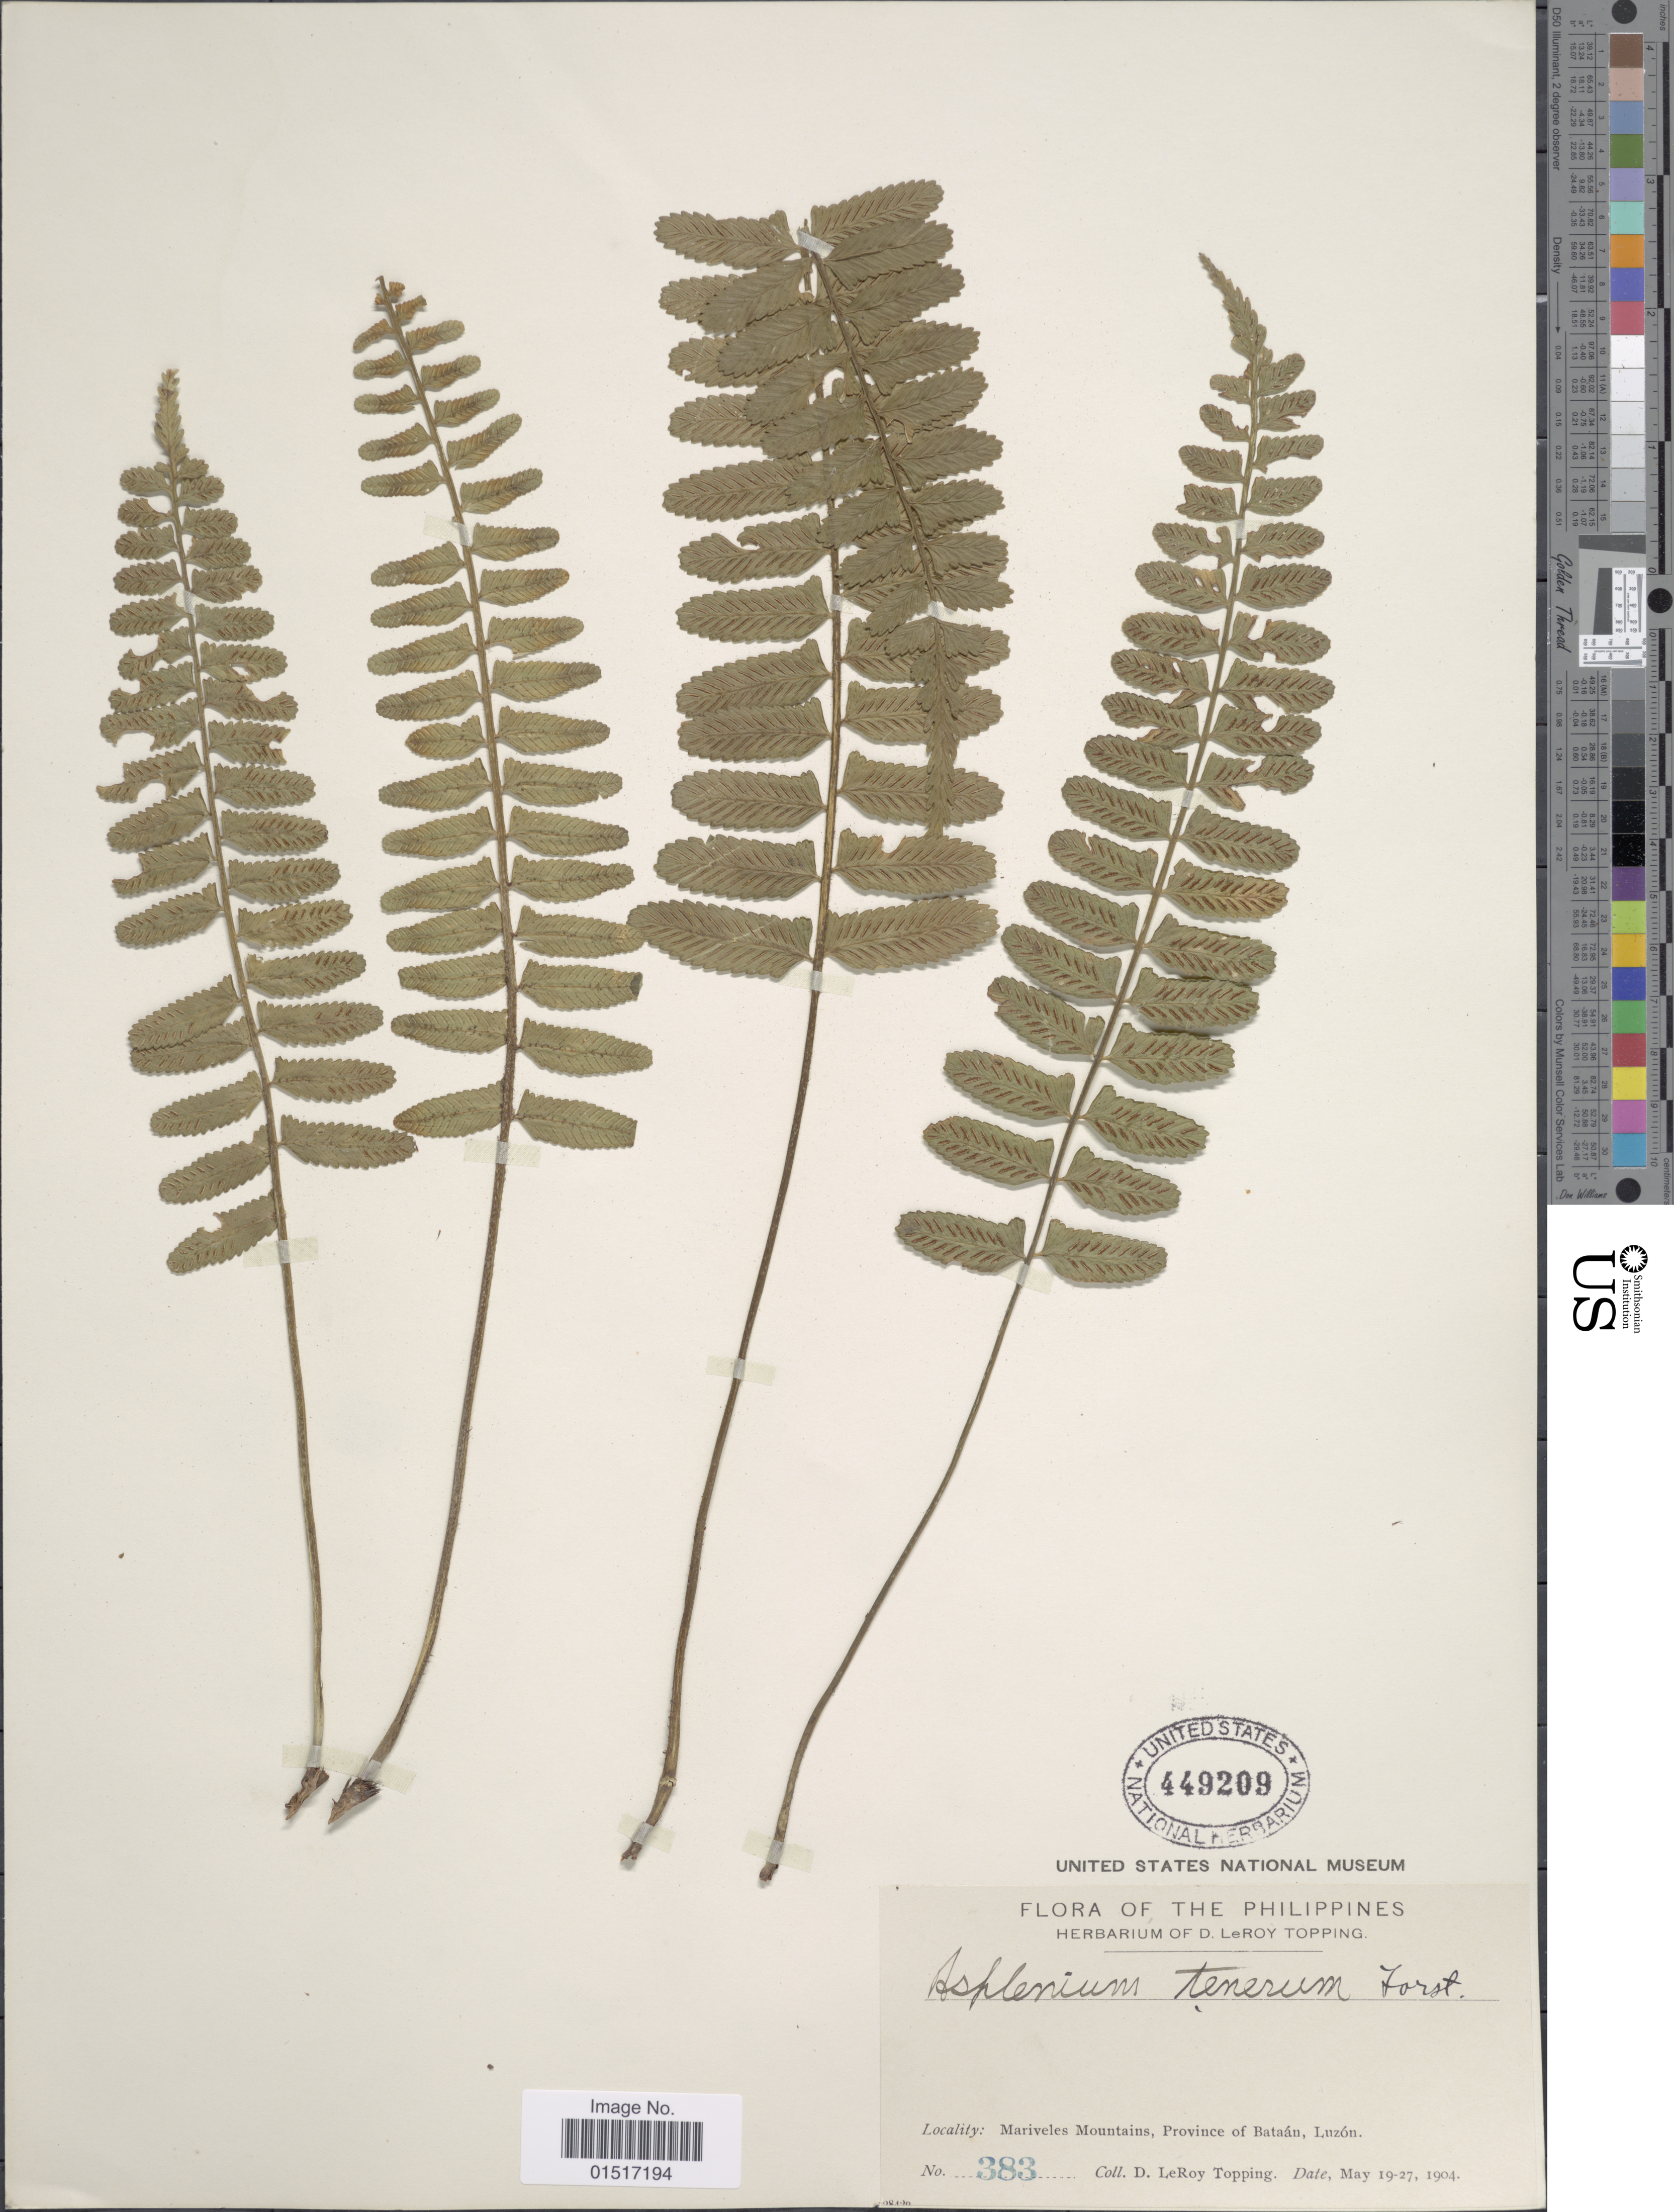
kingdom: Plantae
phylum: Tracheophyta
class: Polypodiopsida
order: Polypodiales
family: Aspleniaceae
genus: Asplenium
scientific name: Asplenium tenerum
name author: G. Forst.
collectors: D. L. Topping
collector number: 383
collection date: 1904-05-19/1904-05-27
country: Philippines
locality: Mariveles Mountains, Province of Bataán, Luzon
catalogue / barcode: US 449209